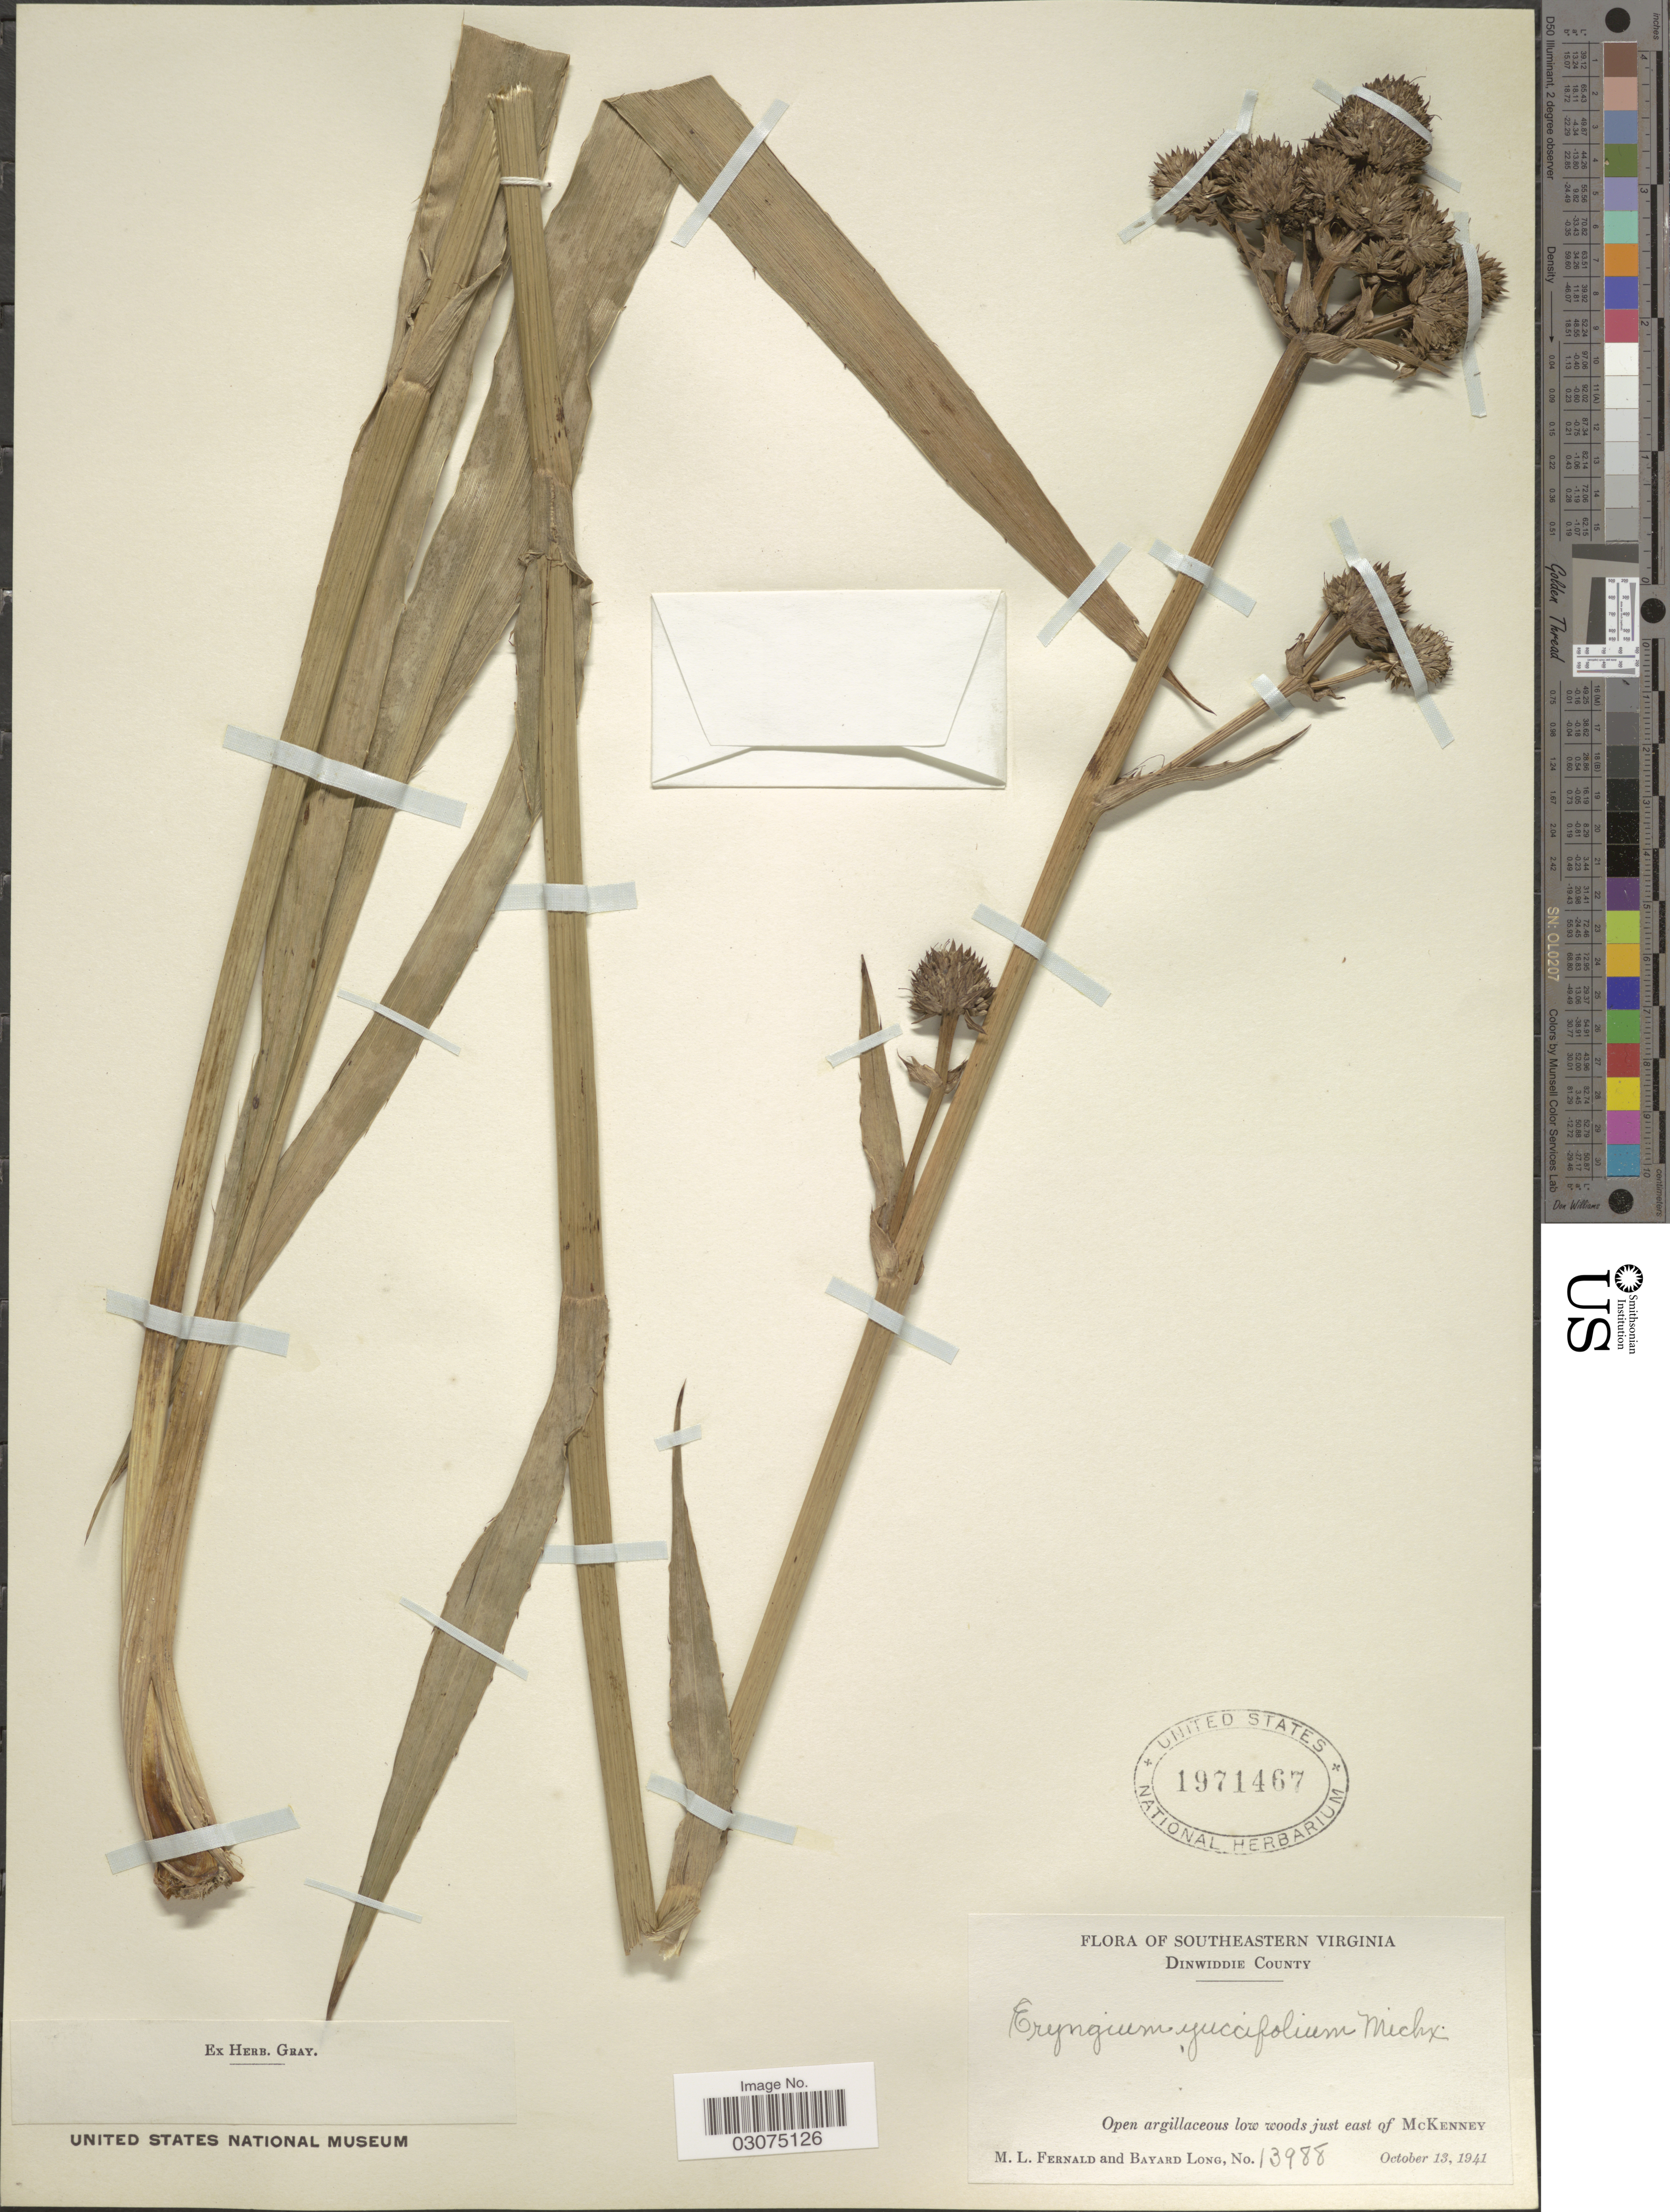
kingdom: Plantae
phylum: Tracheophyta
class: Magnoliopsida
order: Apiales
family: Apiaceae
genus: Eryngium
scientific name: Eryngium yuccifolium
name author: Michx.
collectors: M. L. Fernald & B. Long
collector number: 13988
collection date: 1941-10-13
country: United States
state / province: Virginia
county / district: Dinwiddie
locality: Southeastern Virginia. Dinwiddie County. Just east end of McKenney.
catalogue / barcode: US 1971467